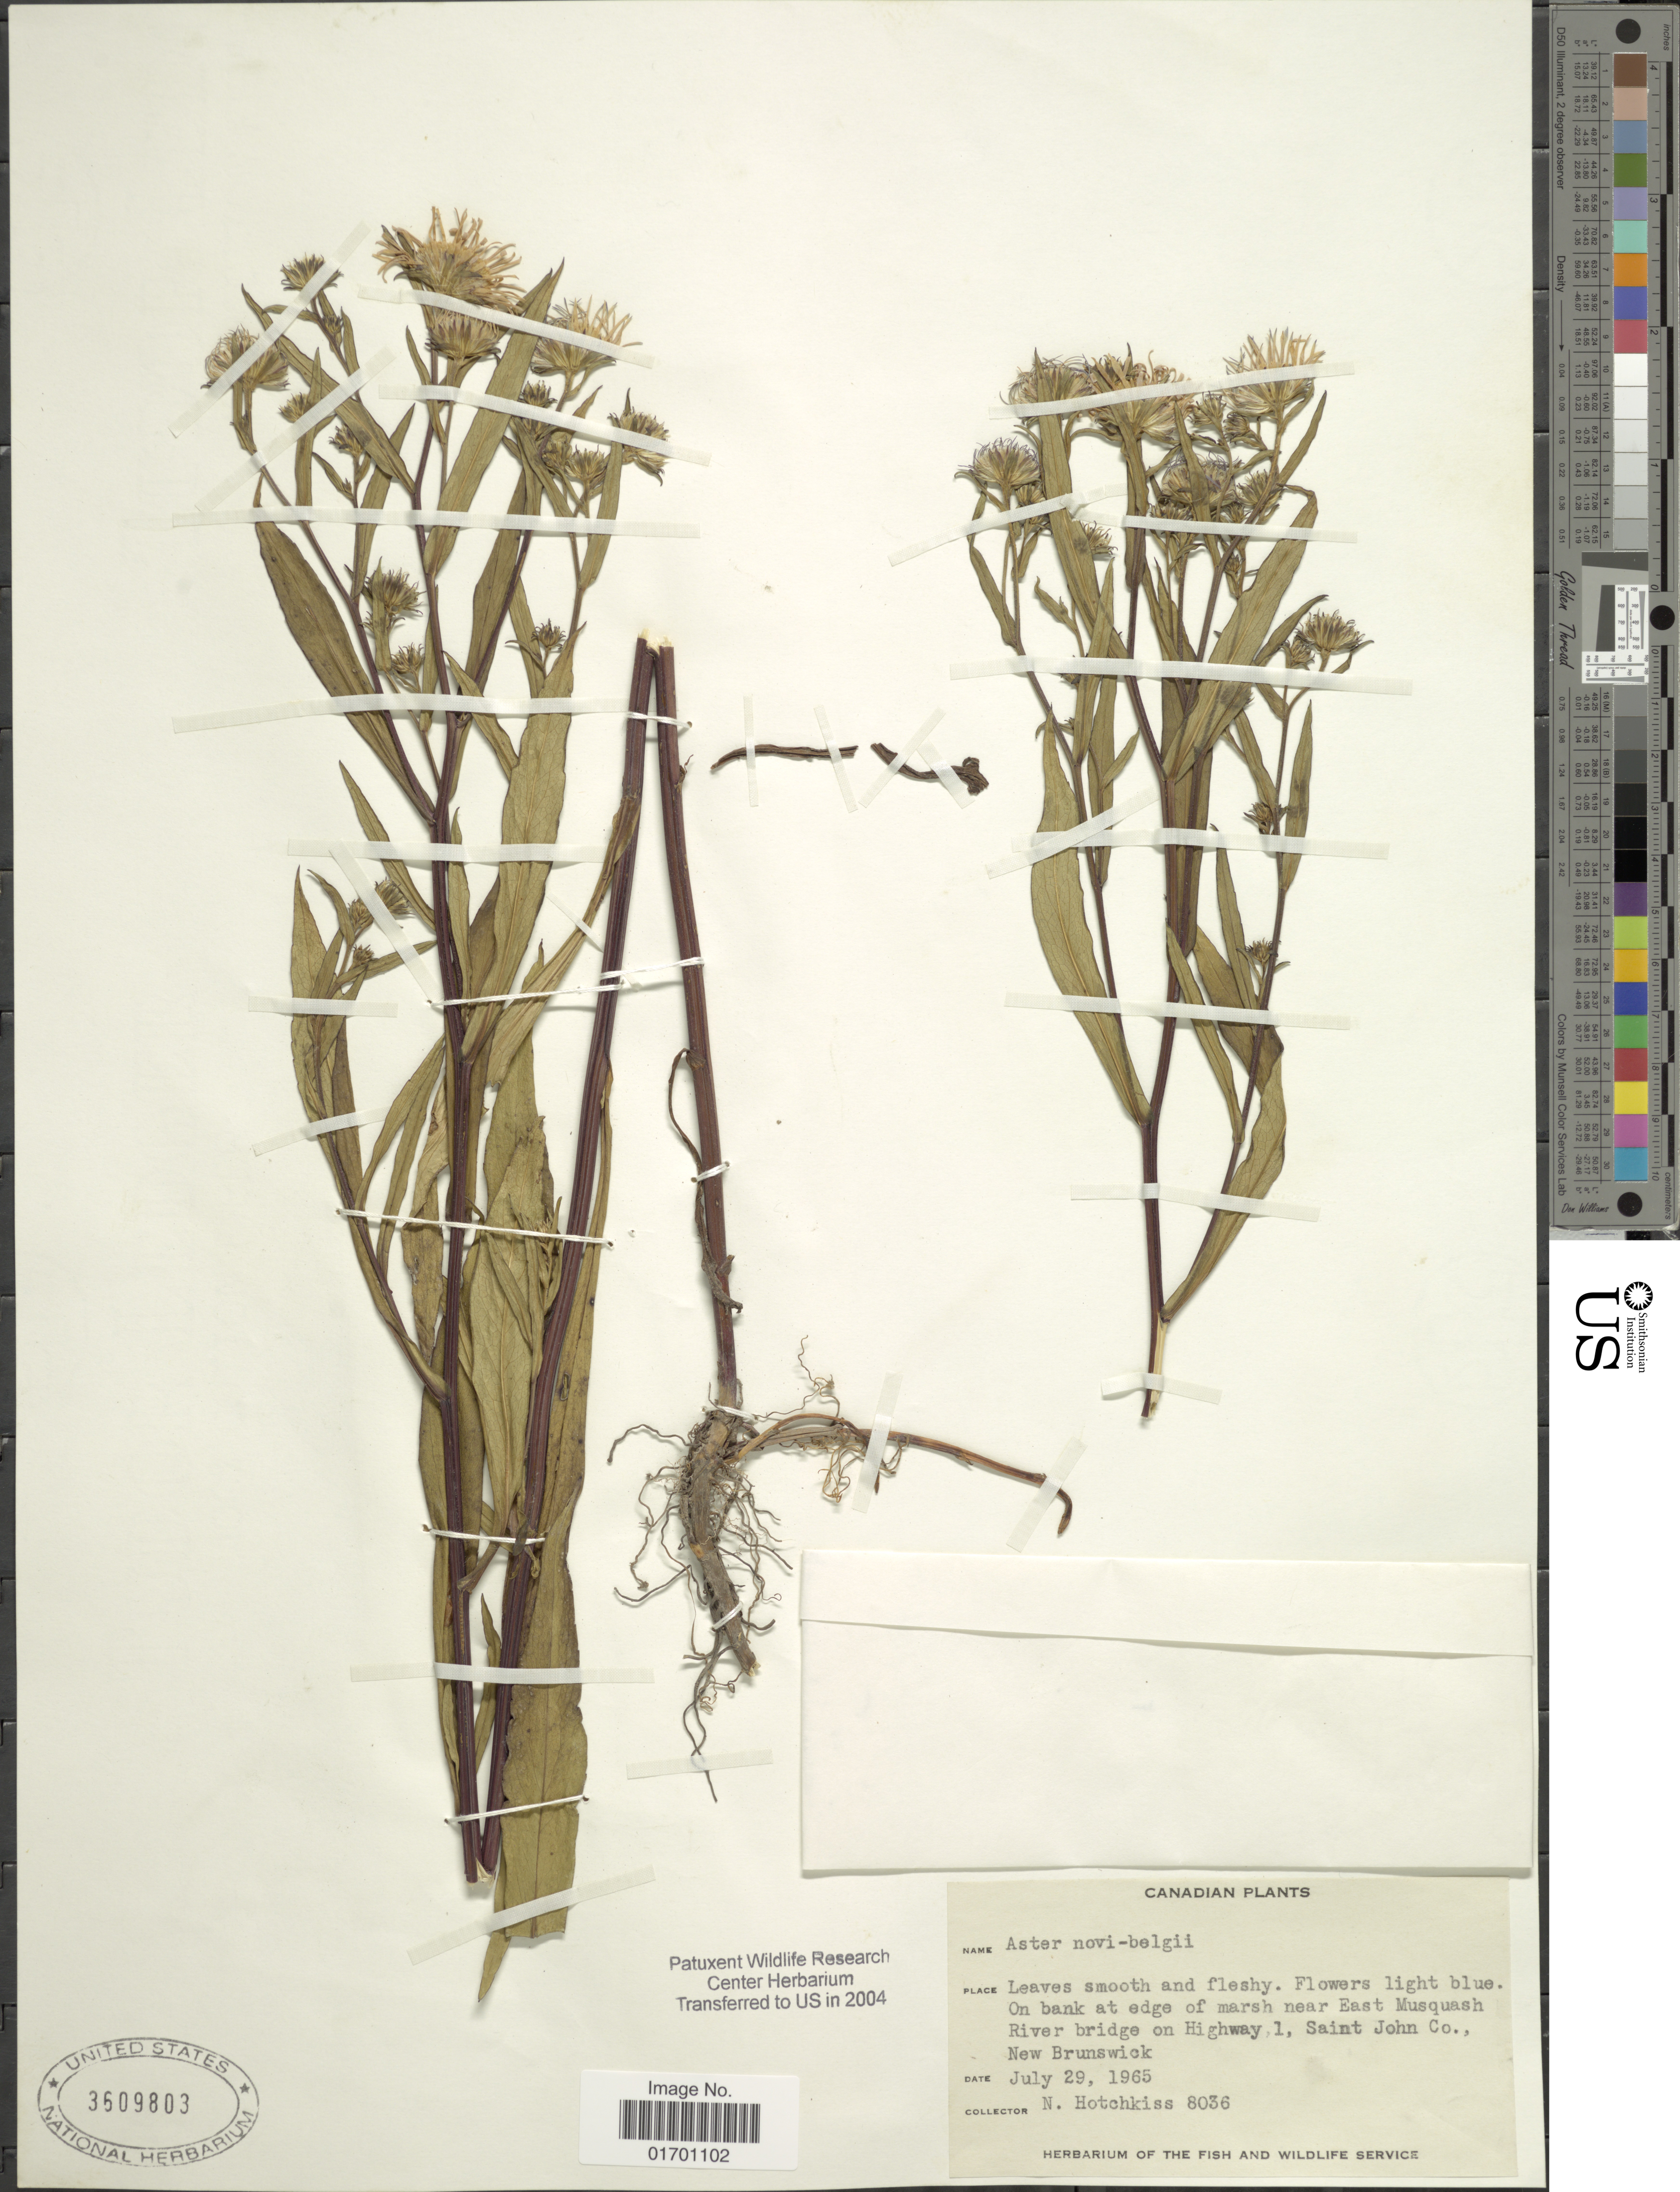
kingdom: Plantae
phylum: Tracheophyta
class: Magnoliopsida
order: Asterales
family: Asteraceae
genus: Symphyotrichum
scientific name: Symphyotrichum novi-belgii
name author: (L.) G.L. Nesom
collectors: N. Hitchkiss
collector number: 8036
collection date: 1965-07-29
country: Canada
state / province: New Brunswick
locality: On bank at edge of marsh near East Musquash River bridge on Highway 1, Saint John Co. Canadian.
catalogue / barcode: US 3609803